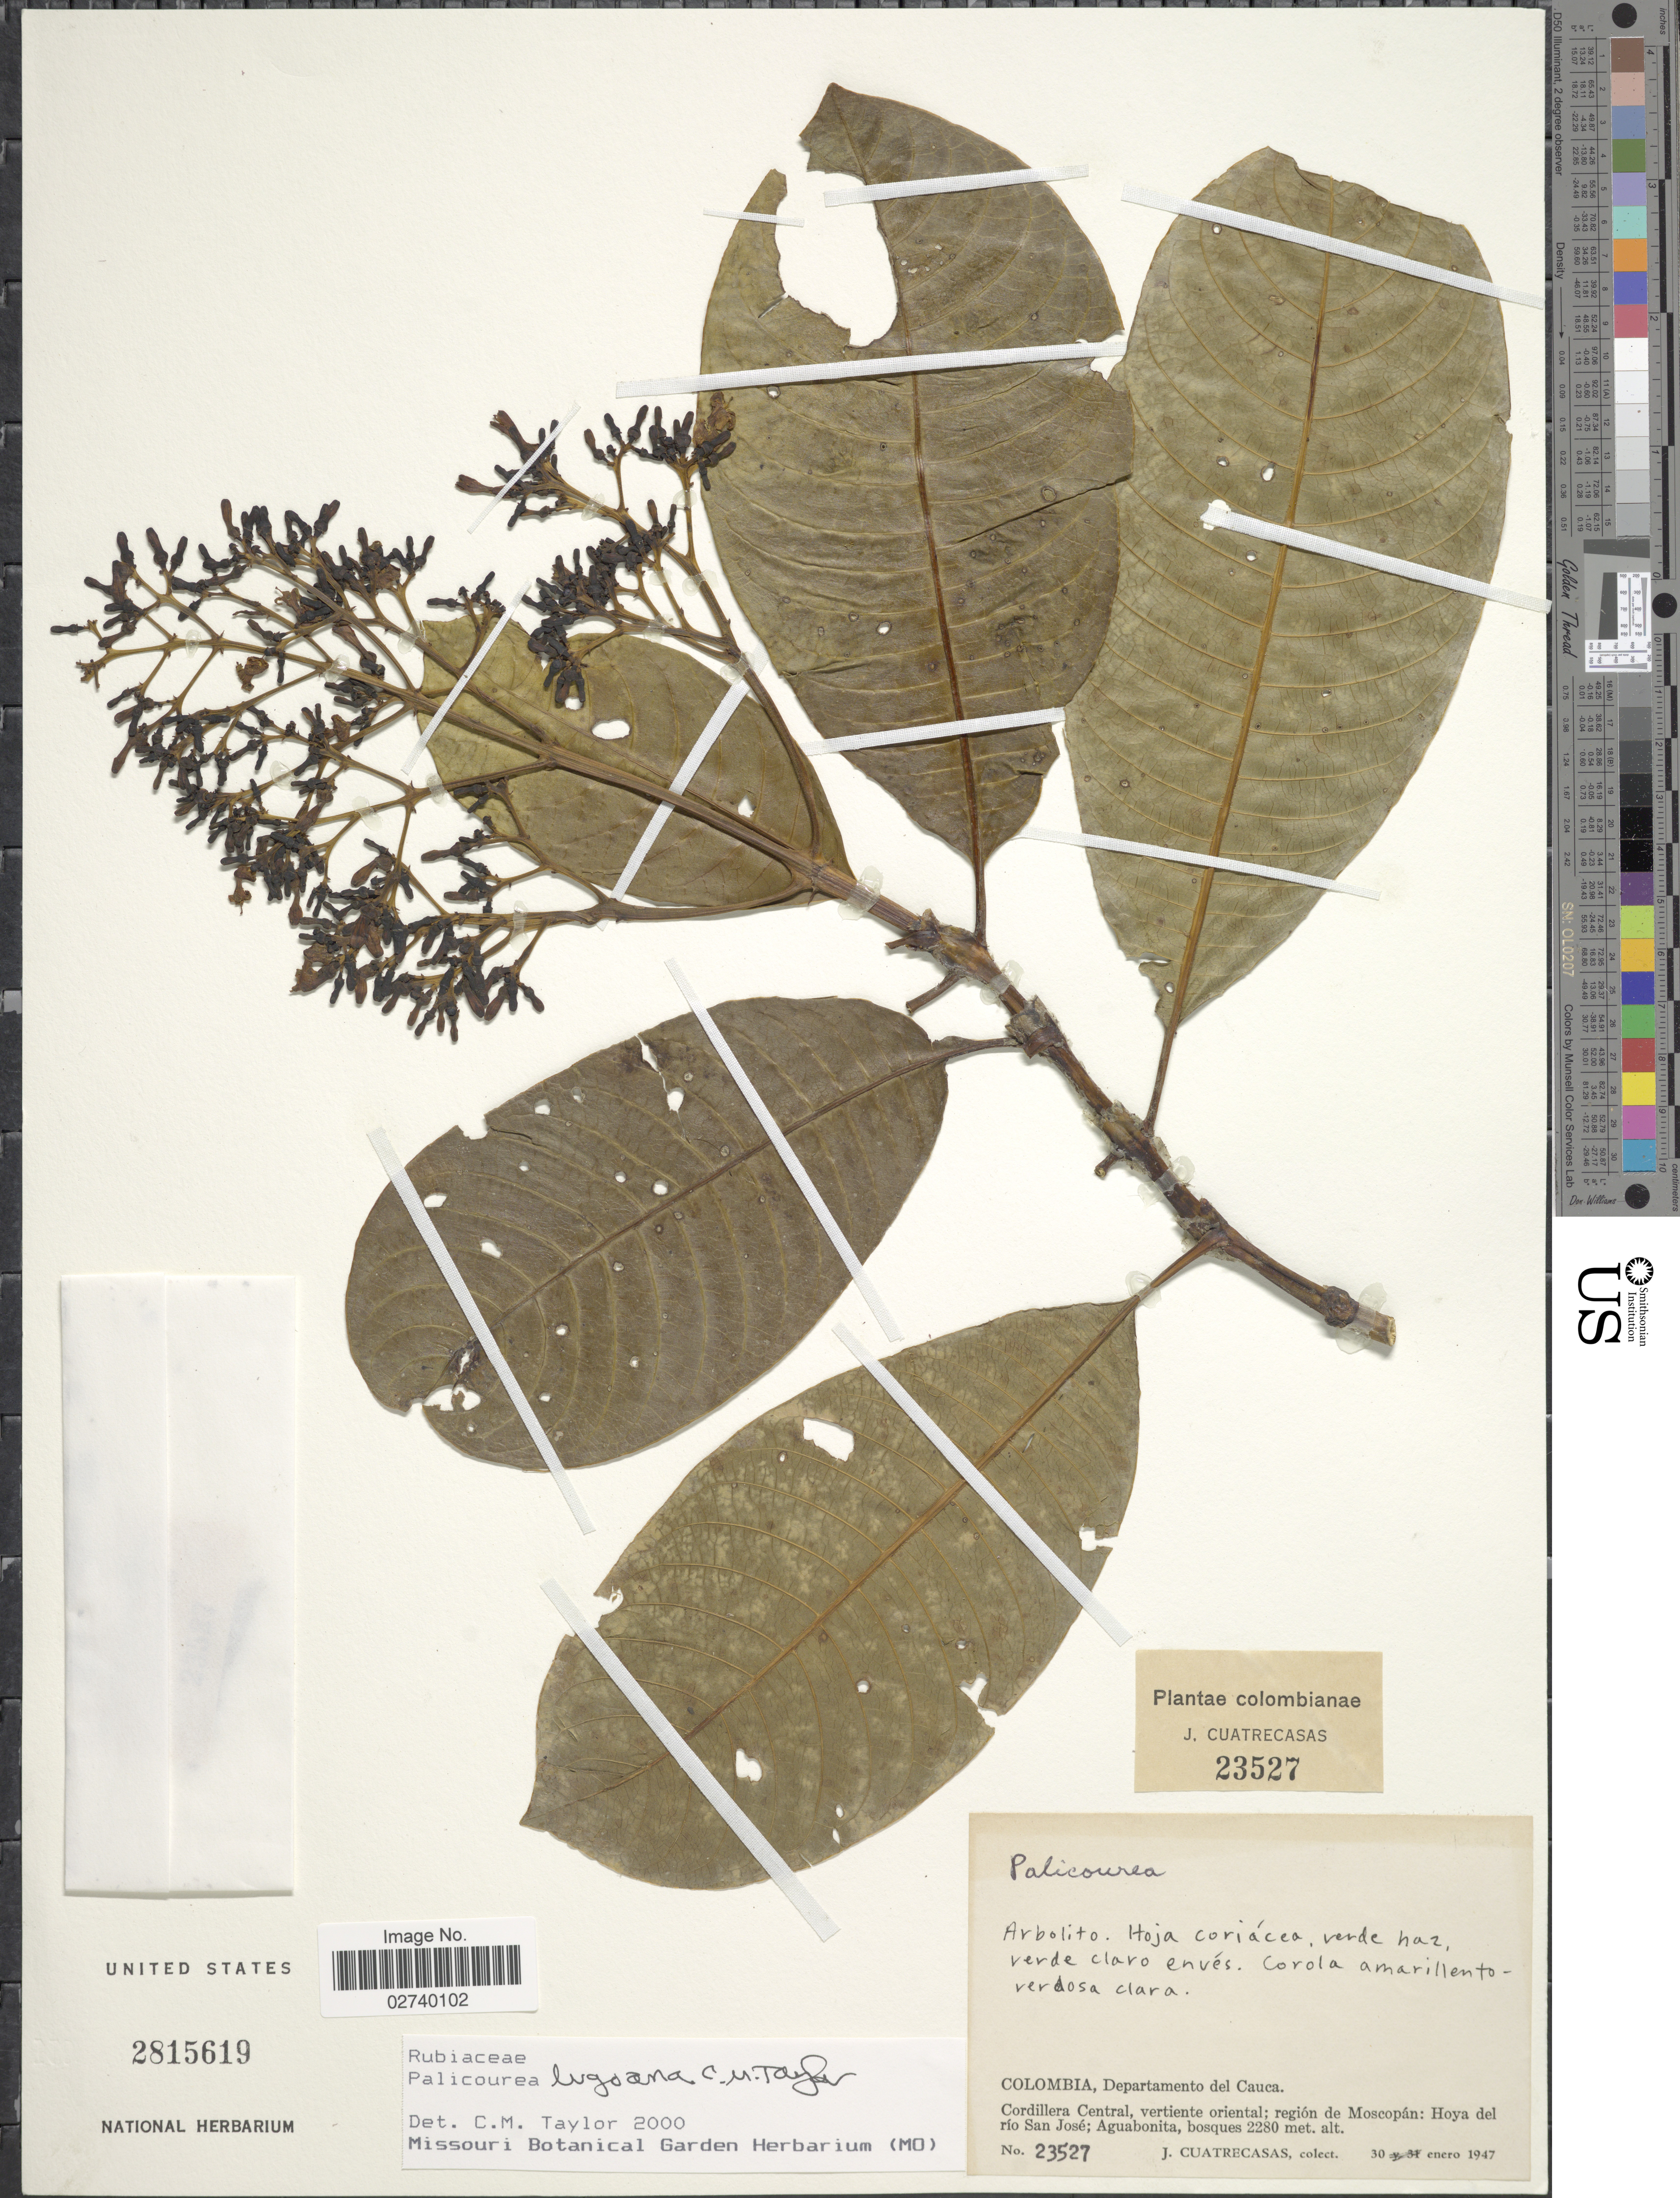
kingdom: Plantae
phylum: Tracheophyta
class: Magnoliopsida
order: Gentianales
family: Rubiaceae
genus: Palicourea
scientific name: Palicourea lugoana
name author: C.M. Taylor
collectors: J. Cuatrecasas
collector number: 23527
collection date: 1947-01-30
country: Colombia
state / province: Cauca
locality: Departamento del Cauca, Cordillera Central, vertiente oriental; region de Moscopan: Hoya del rio San Jose; Aguabonita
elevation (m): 2280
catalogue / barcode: US 2815619